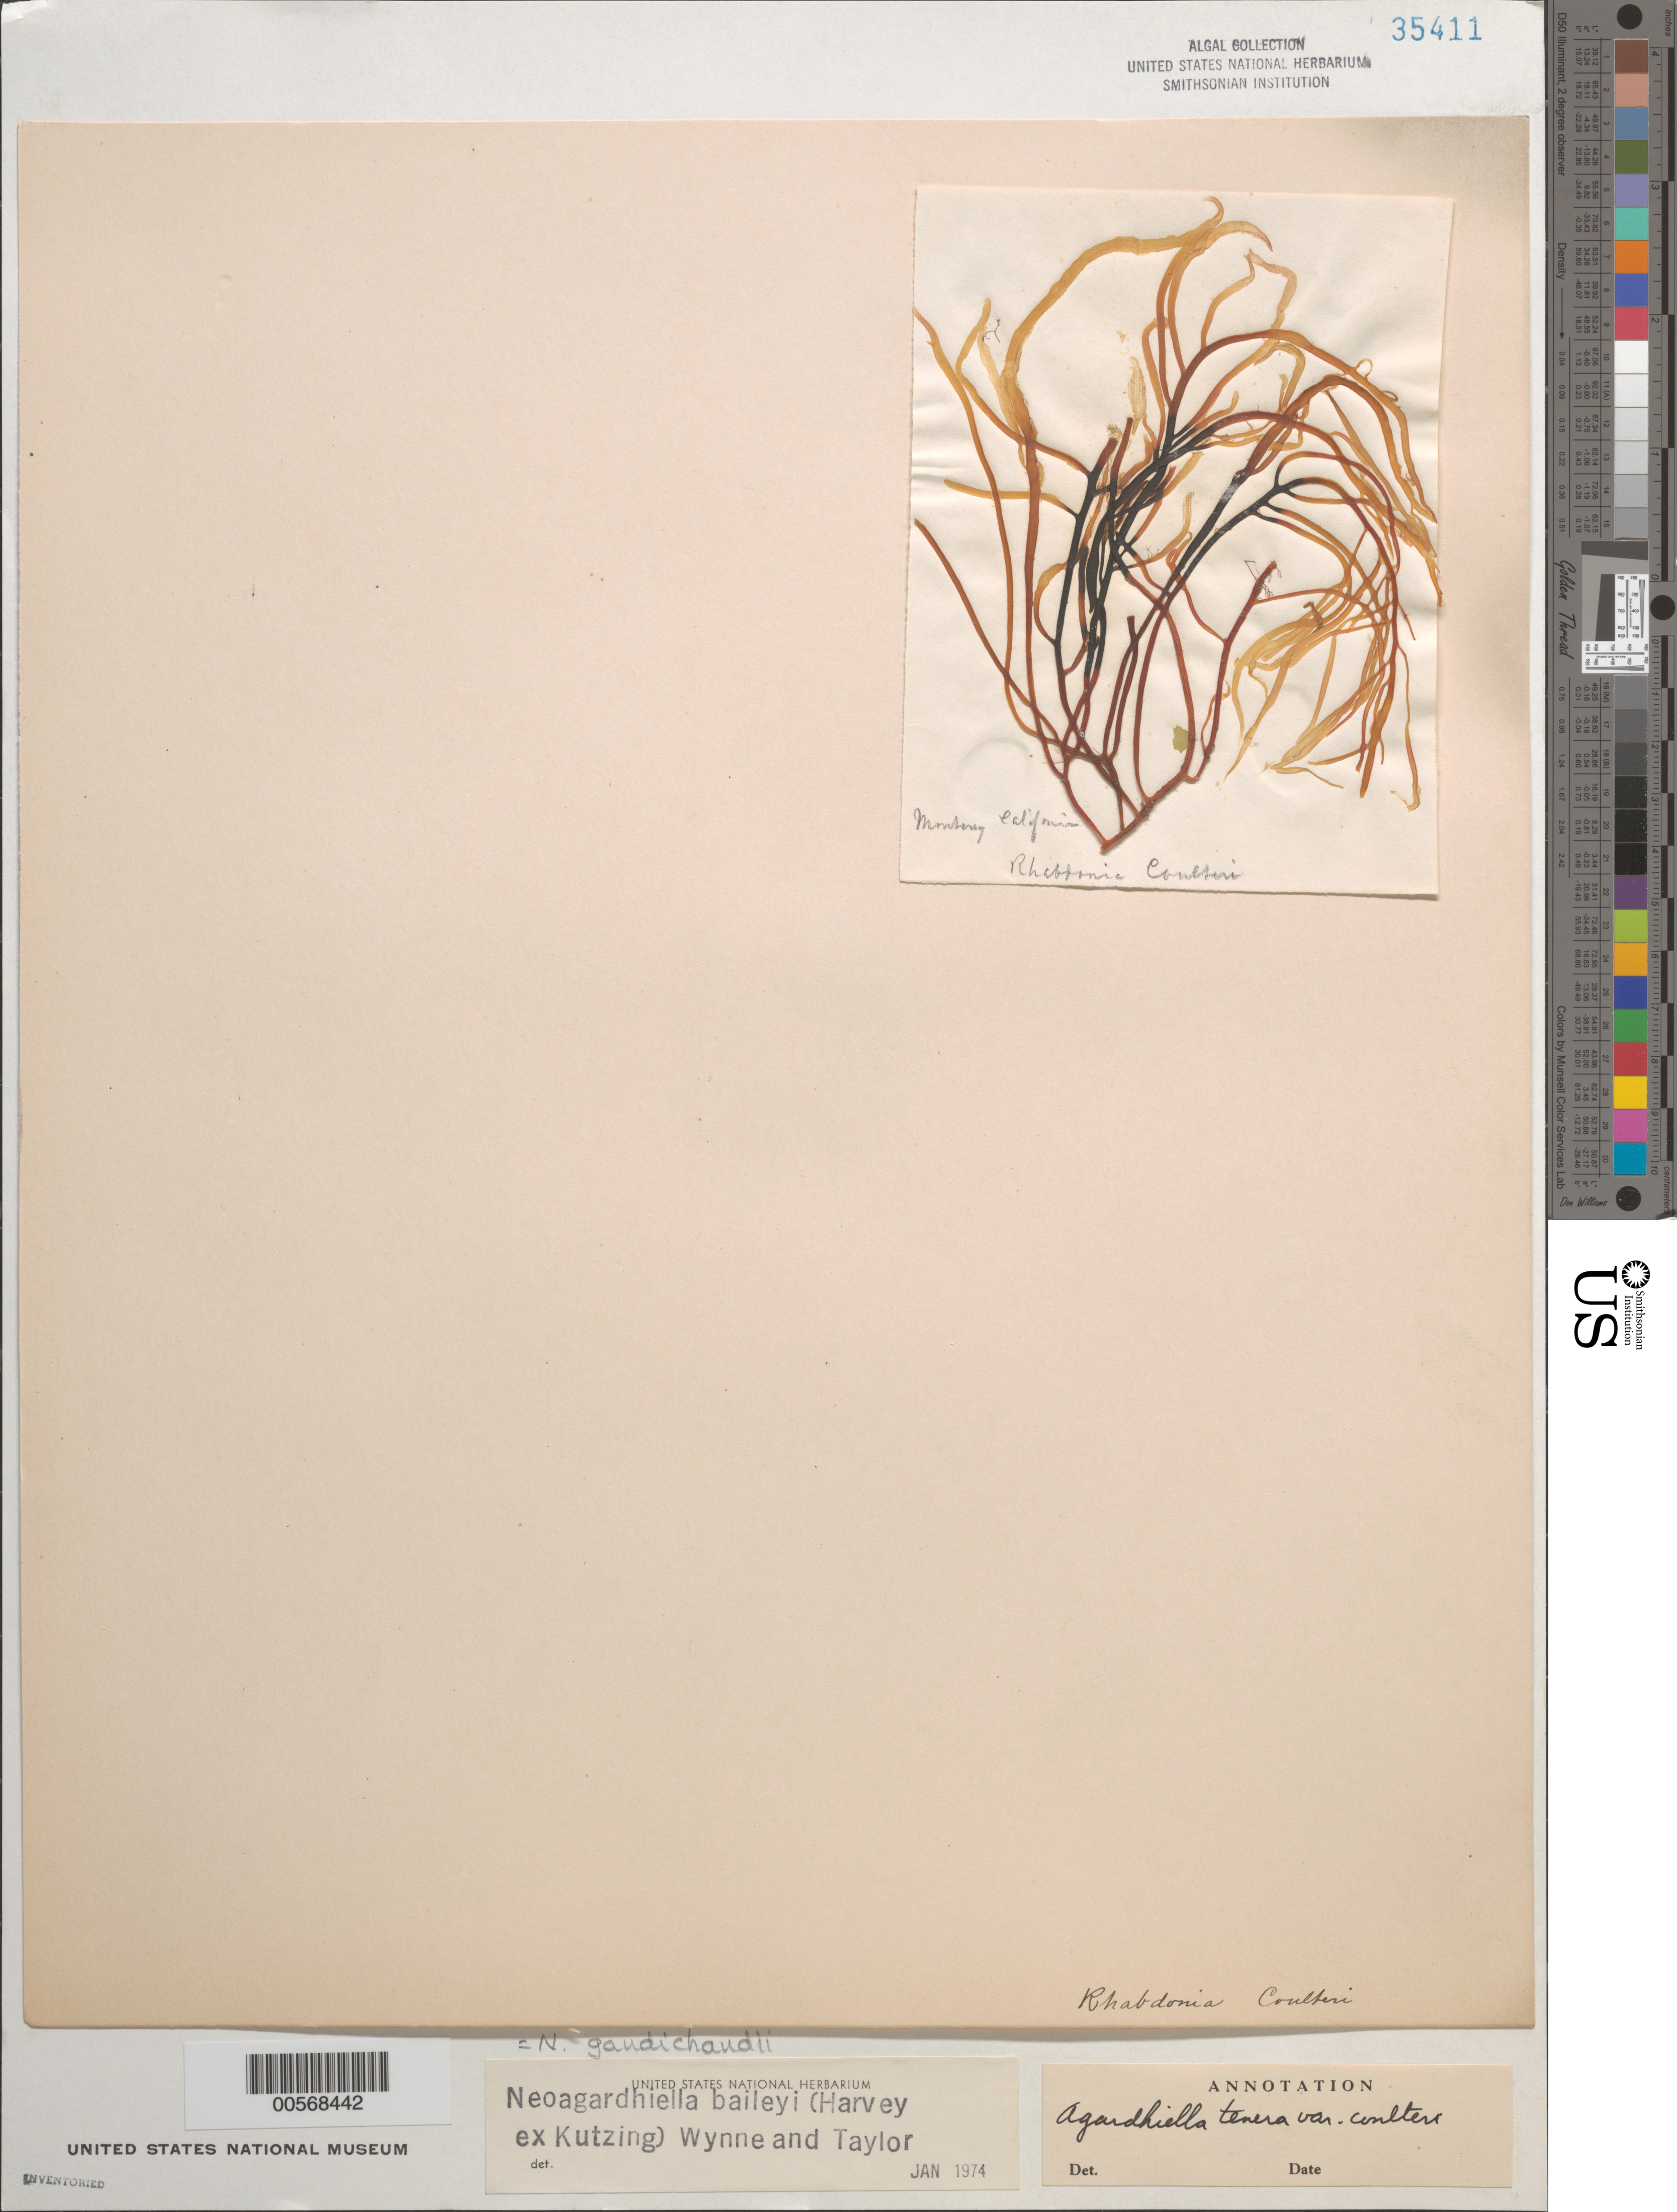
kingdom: Plantae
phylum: Rhodophyta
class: Florideophyceae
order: Gigartinales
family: Solieriaceae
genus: Sarcodiotheca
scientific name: Sarcodiotheca gaudichaudii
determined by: Algae name updating Project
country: United States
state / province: California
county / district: Monterey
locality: Monterey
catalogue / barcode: US 35411